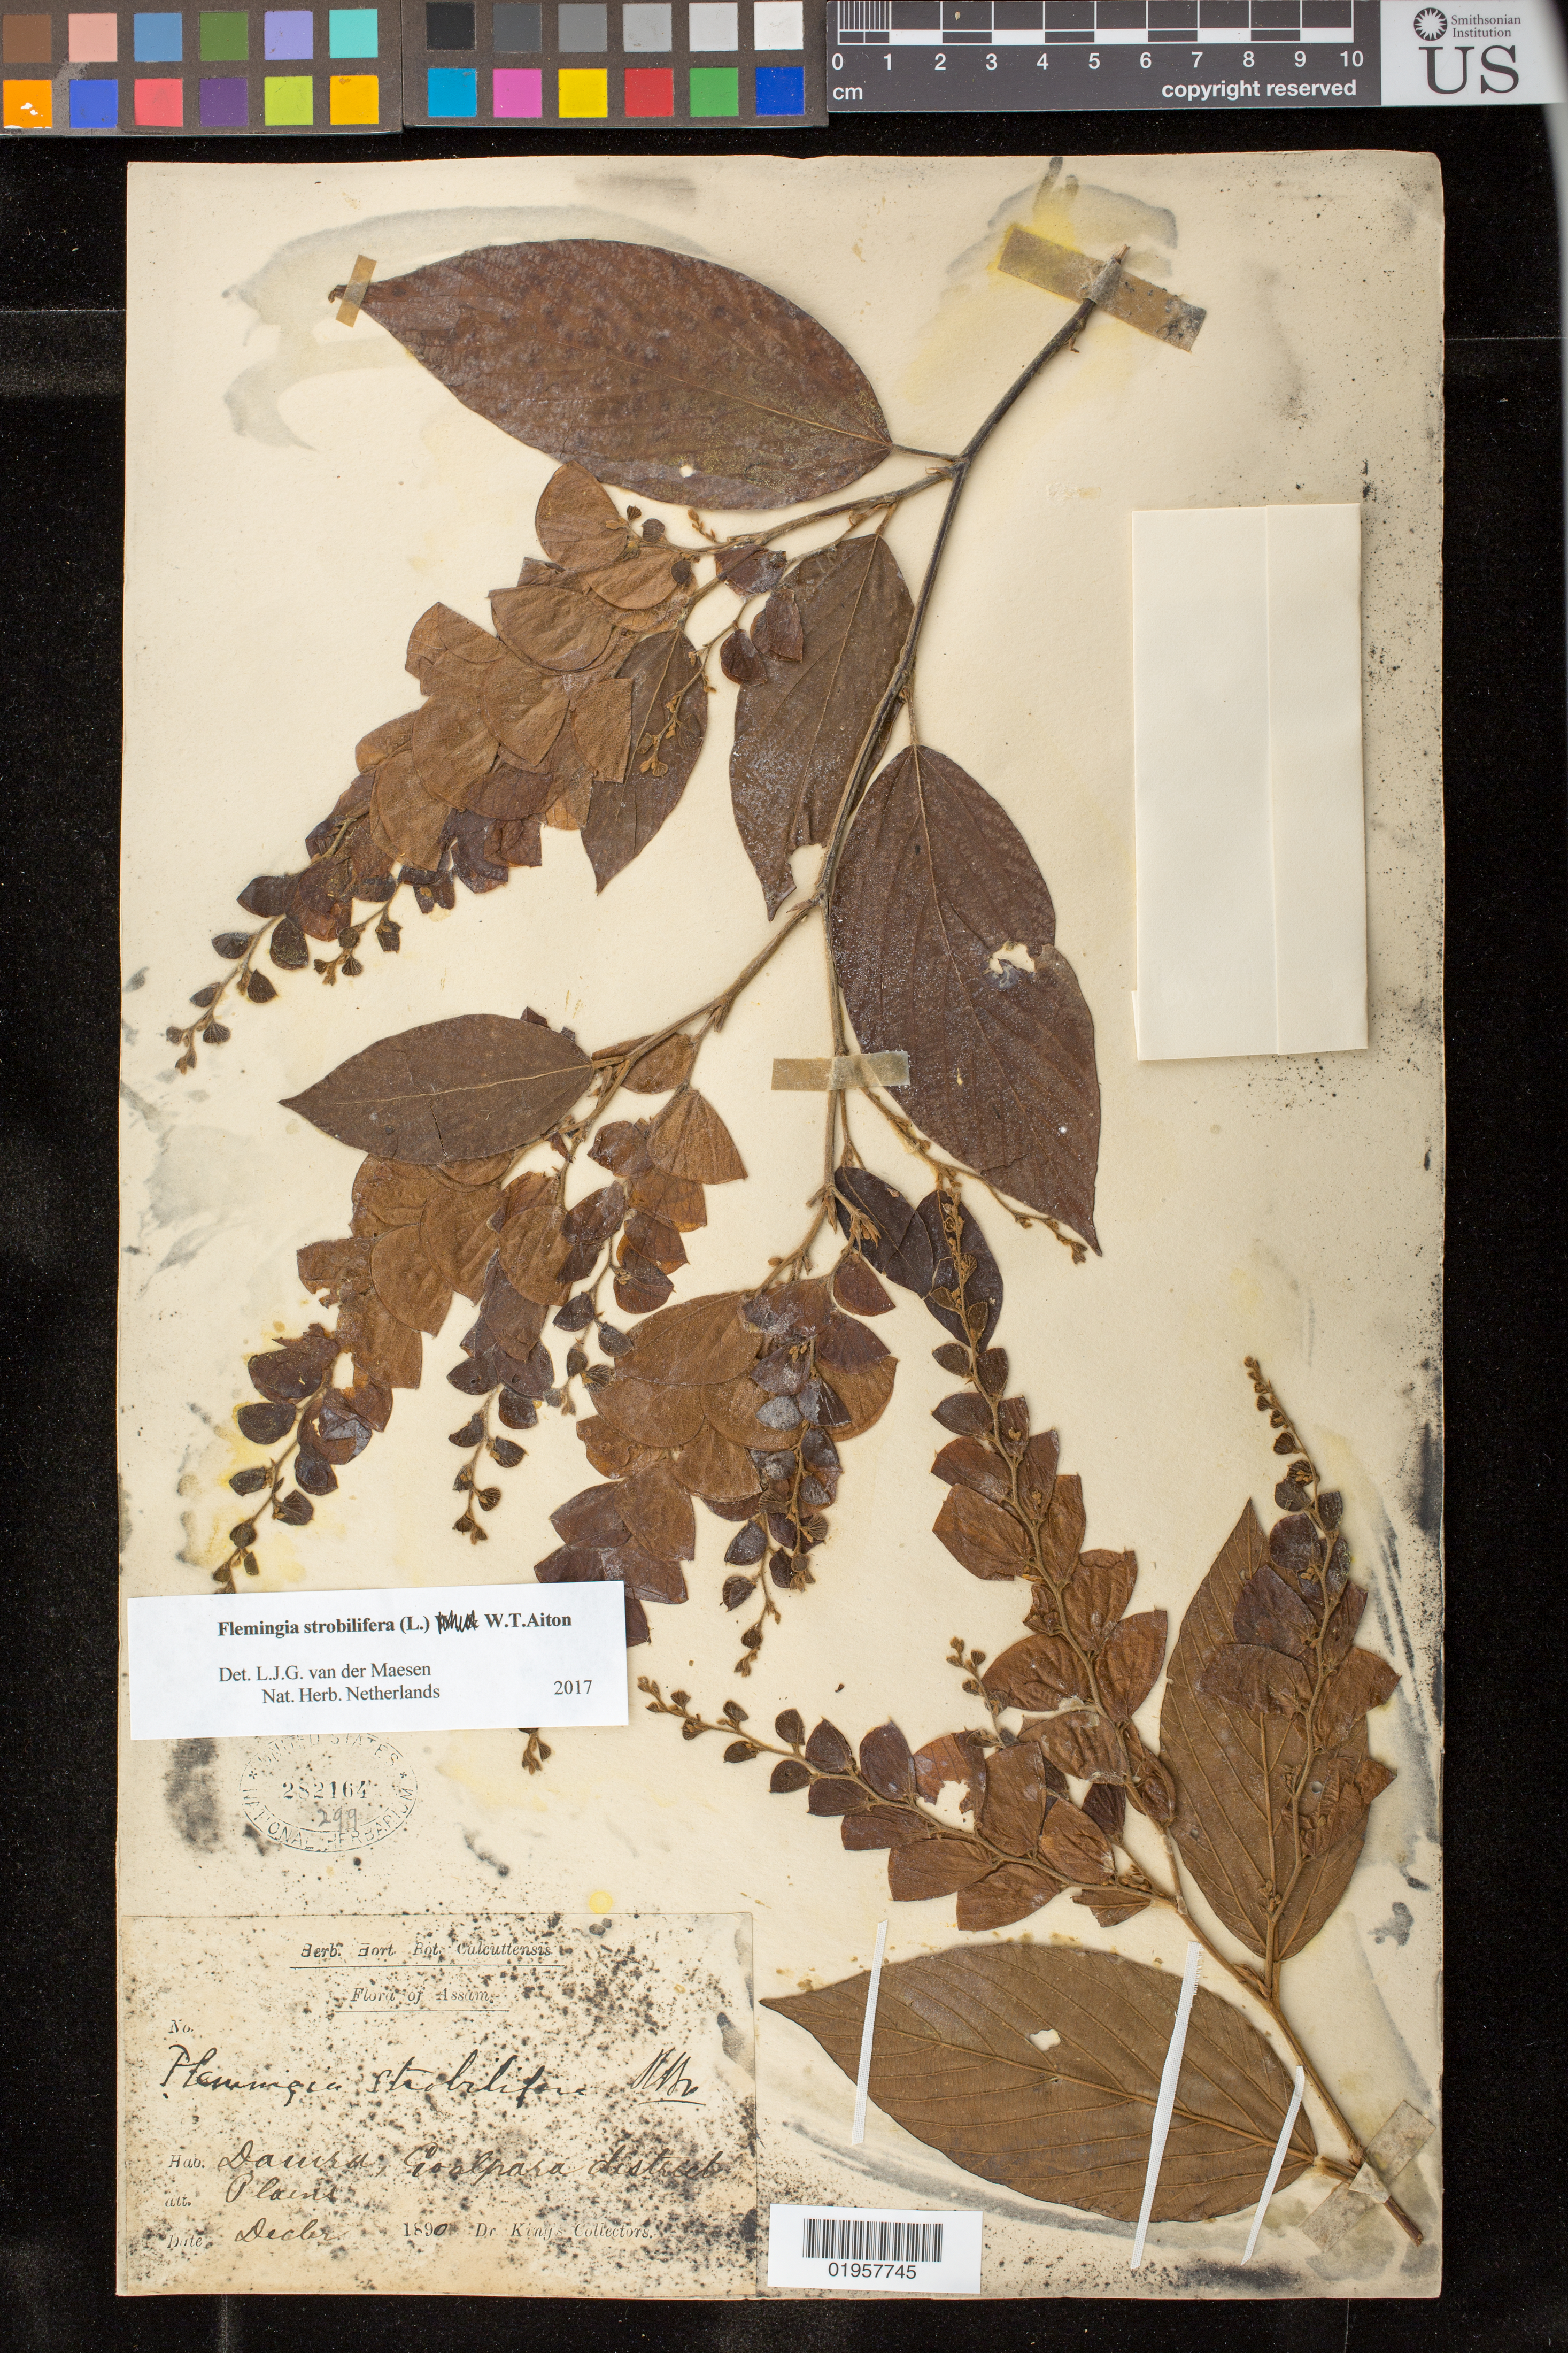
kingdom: Plantae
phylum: Tracheophyta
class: Magnoliopsida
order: Fabales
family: Fabaceae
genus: Flemingia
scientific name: Flemingia strobilifera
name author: (L.) W.T. Aiton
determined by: Van Der Maesen, L. J. G., (WAG), Wageningen University (Netherlands)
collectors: Dr. King's collector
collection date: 1890-12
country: India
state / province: Assam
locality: Goalpara District, Damra [?]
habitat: Plains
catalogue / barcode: US 282164